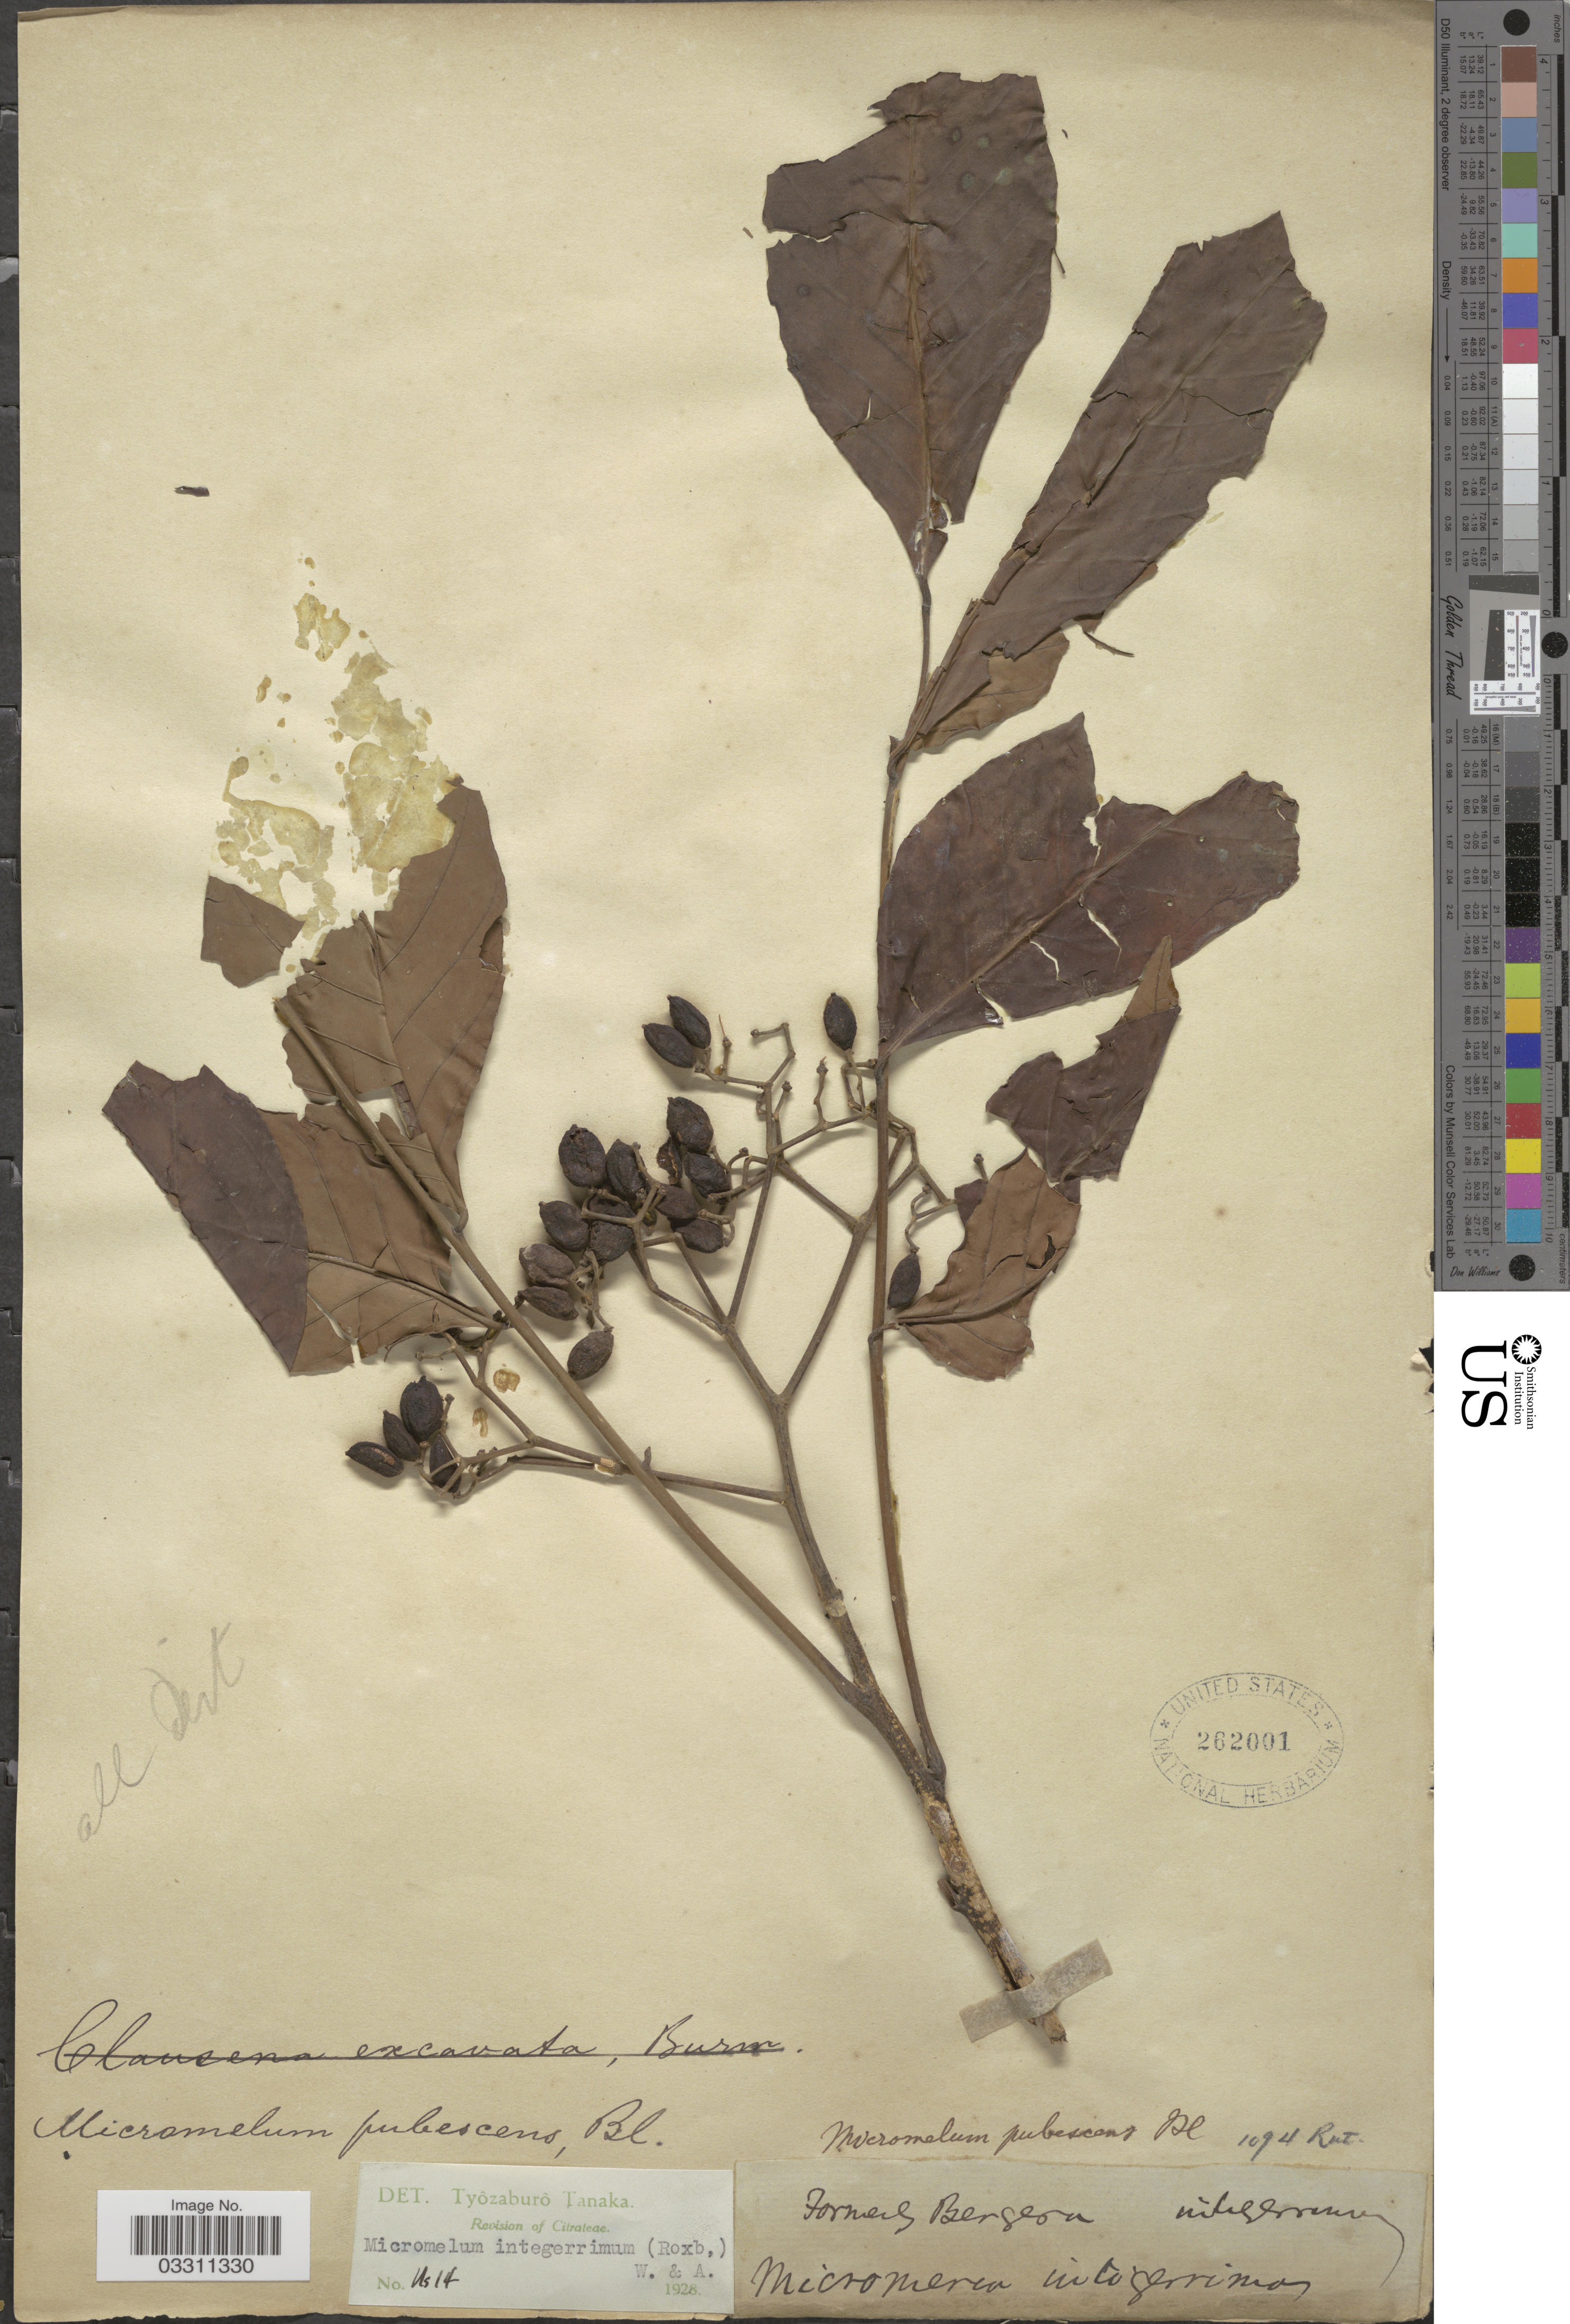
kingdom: Plantae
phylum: Tracheophyta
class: Magnoliopsida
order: Sapindales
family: Rutaceae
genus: Micromelum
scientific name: Micromelum integerrimum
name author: (Buch.-Ham. ex DC.) Wight & Arn. ex M. Roem.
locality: Formerly Berseora. [unsure placement]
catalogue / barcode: US 262001